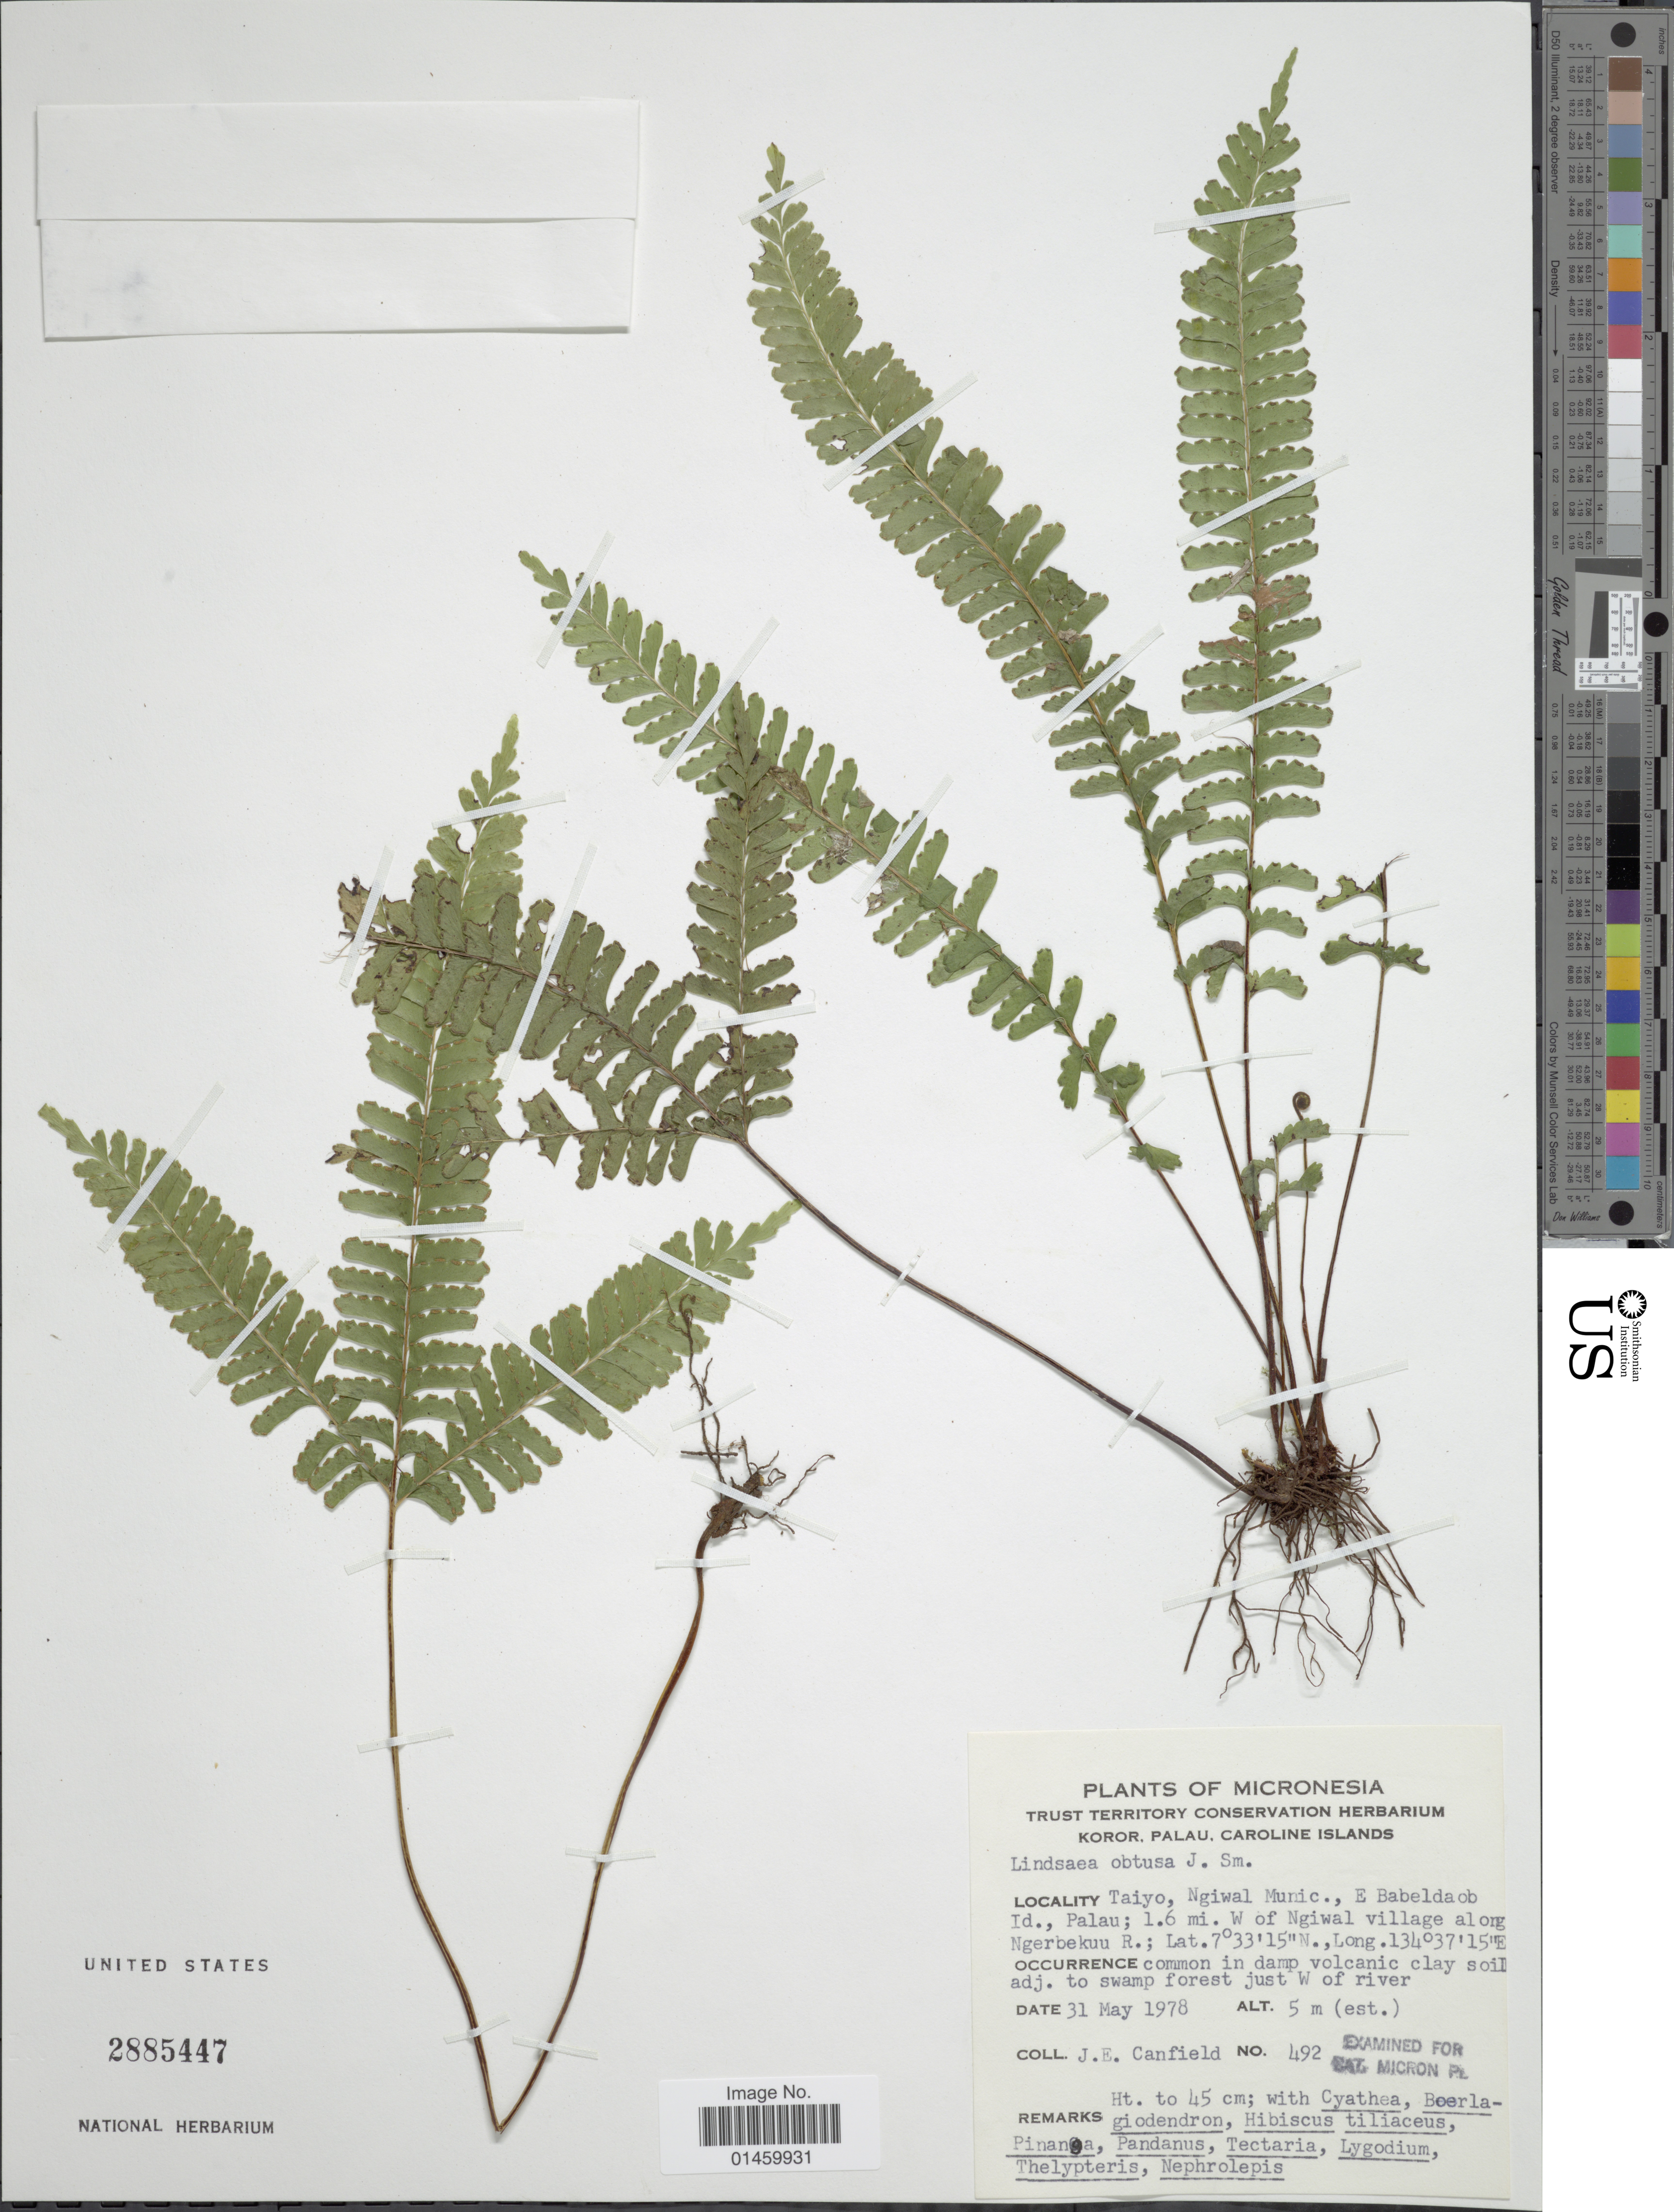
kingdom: Plantae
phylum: Tracheophyta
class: Polypodiopsida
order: Polypodiales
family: Lindsaeaceae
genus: Lindsaea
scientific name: Lindsaea obtusa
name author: J. Sm. ex Hook.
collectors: J. E. Canfield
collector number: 492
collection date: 1978-05-31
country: Palau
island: Babeldaob [Babelthuap]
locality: Micronesia. Taiyo, Ngiwal Munic., E Babeldaob Id., Palau; 1.6 mi. W of Ngiwal village along Ngerbekuu R.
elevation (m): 5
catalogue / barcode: US 2885447